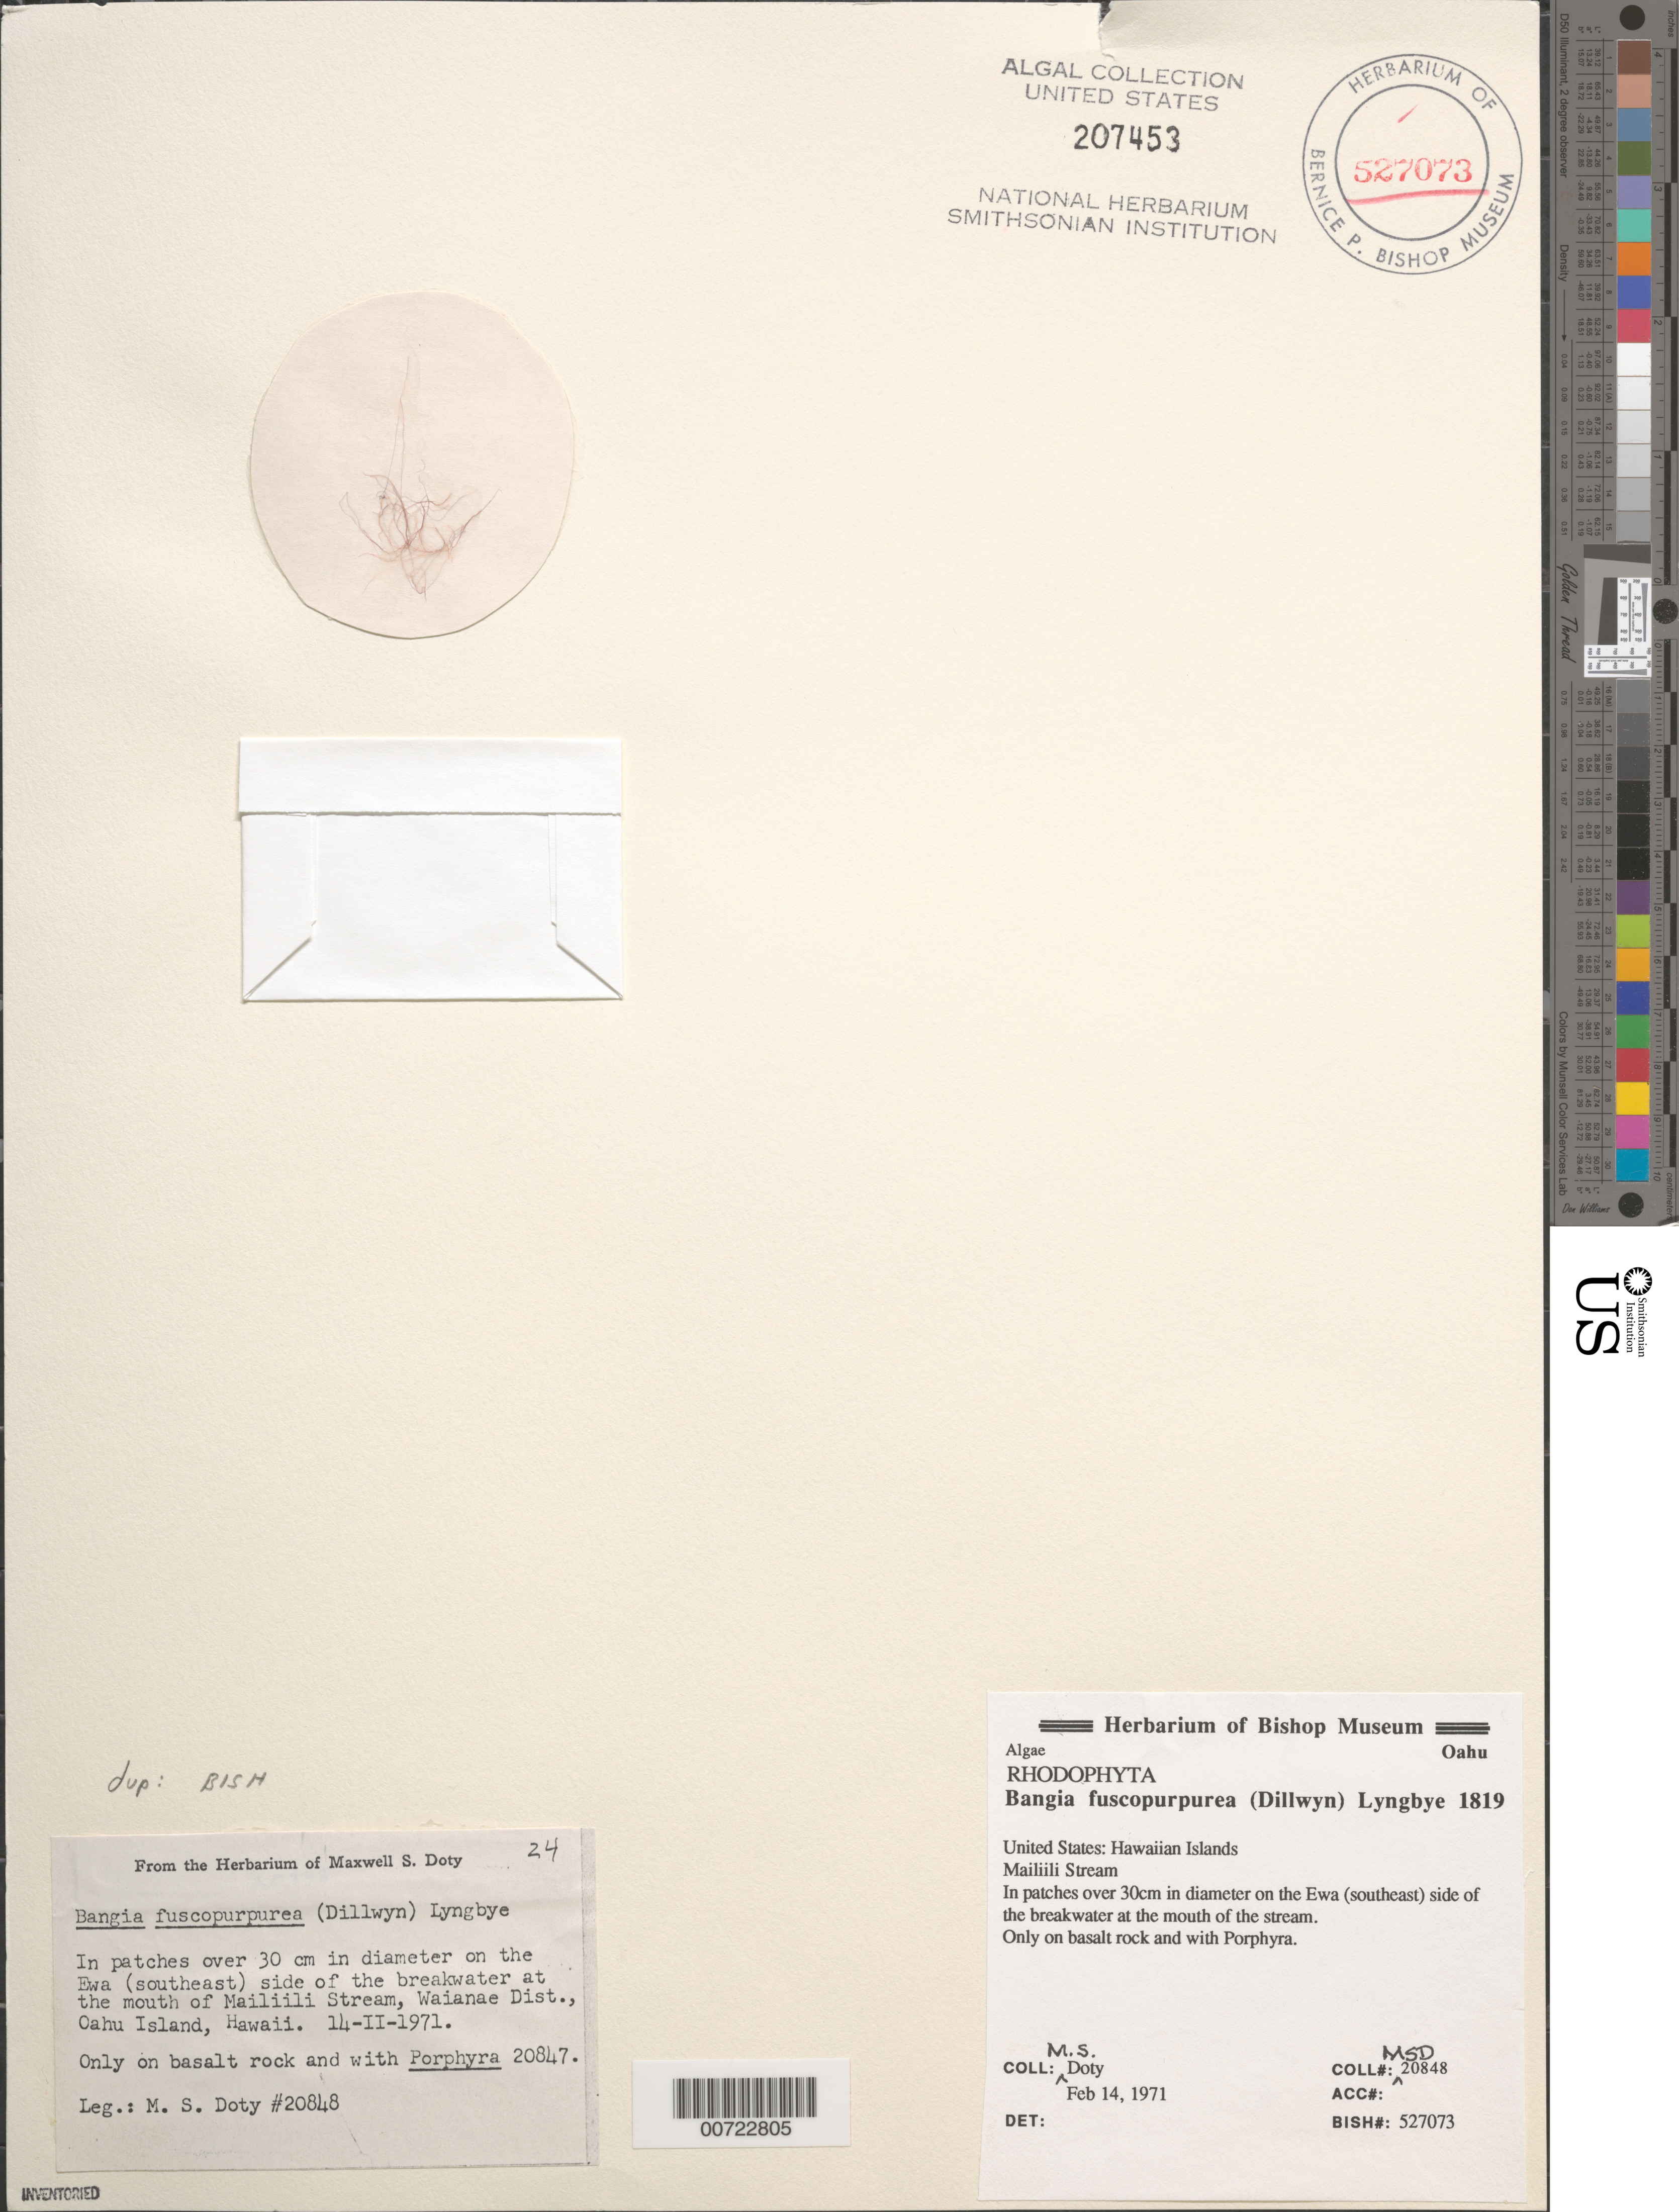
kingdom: Plantae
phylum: Rhodophyta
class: Bangiophyceae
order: Bangiales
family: Bangiaceae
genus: Bangia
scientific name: Bangia fuscopurpurea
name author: (Dillwyn) Lyngb.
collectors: M. S. Doty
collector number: MSD 20848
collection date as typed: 14 Feb 1971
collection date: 1971-02-14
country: United States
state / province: Hawaii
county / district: Honolulu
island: Oahu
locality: Waianae District, Mailiili Stream mouth, Ewa side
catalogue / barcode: US 207453